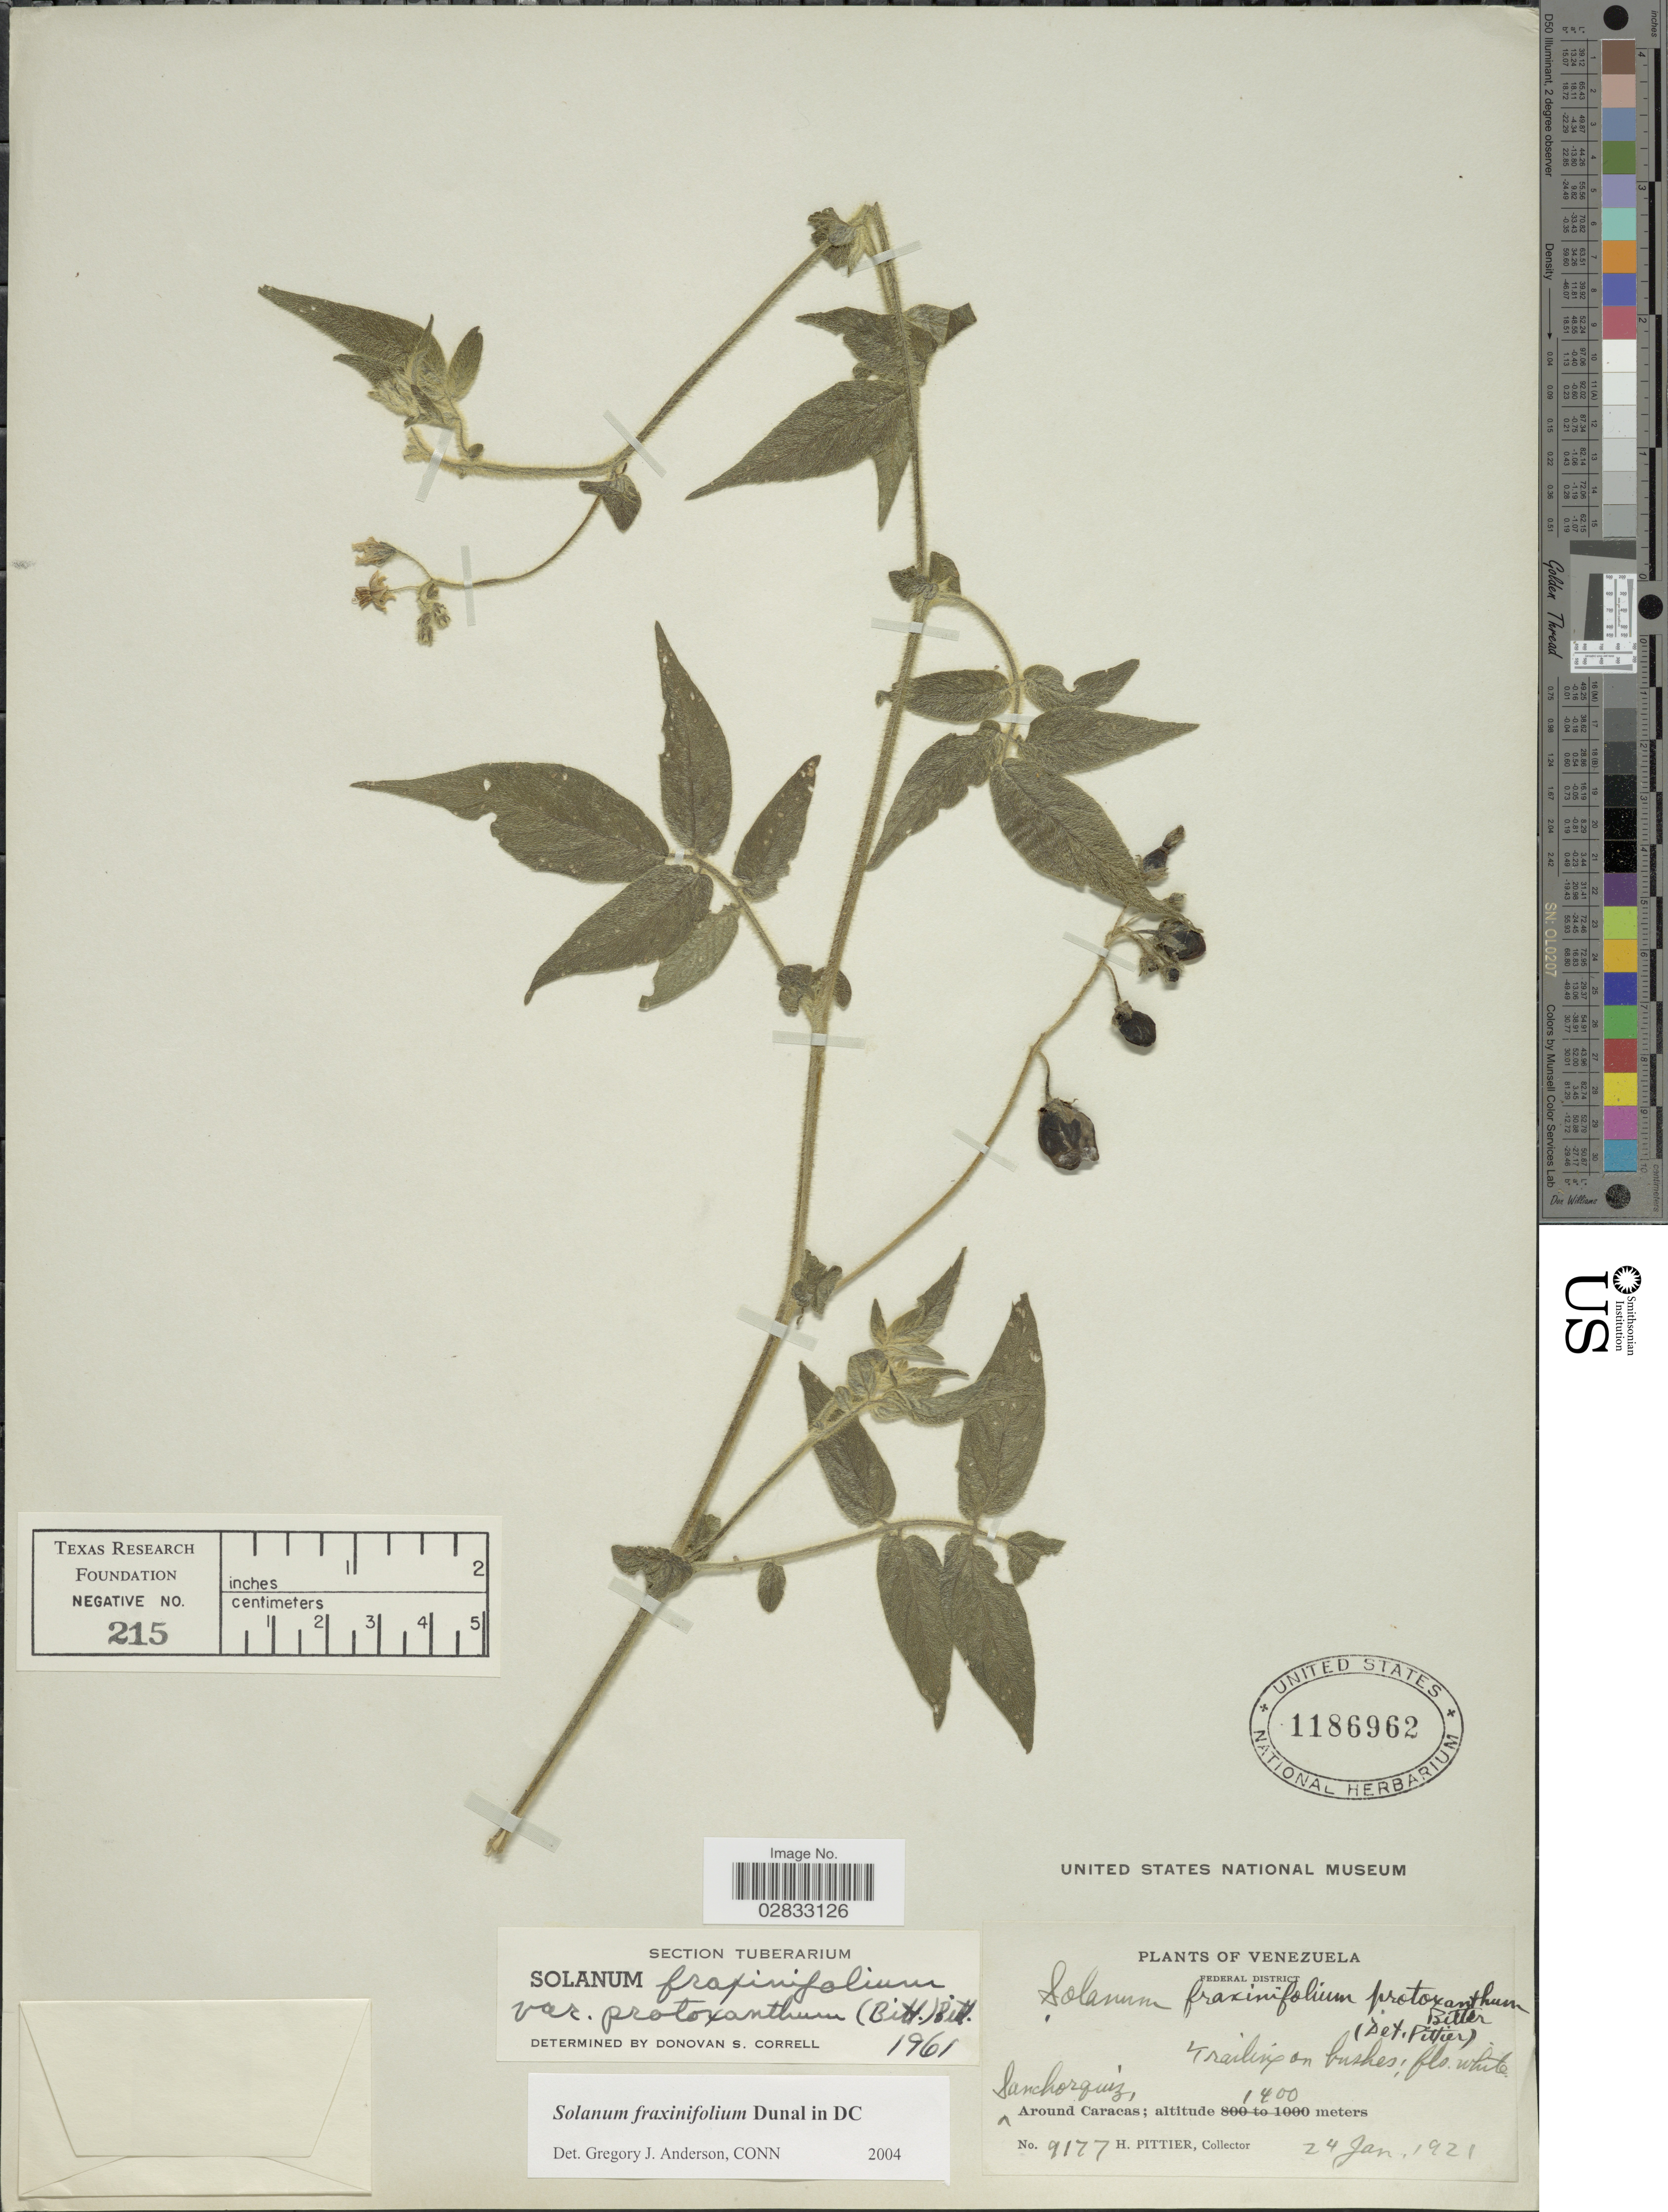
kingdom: Plantae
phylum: Tracheophyta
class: Magnoliopsida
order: Solanales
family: Solanaceae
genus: Solanum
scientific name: Solanum fraxinifolium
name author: Dunal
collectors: H. F. Pittier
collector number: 9177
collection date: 1921-01-24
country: Venezuela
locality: Federal District. Sanchorguiz. Around Caracas.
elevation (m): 1400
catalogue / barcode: US 1186962